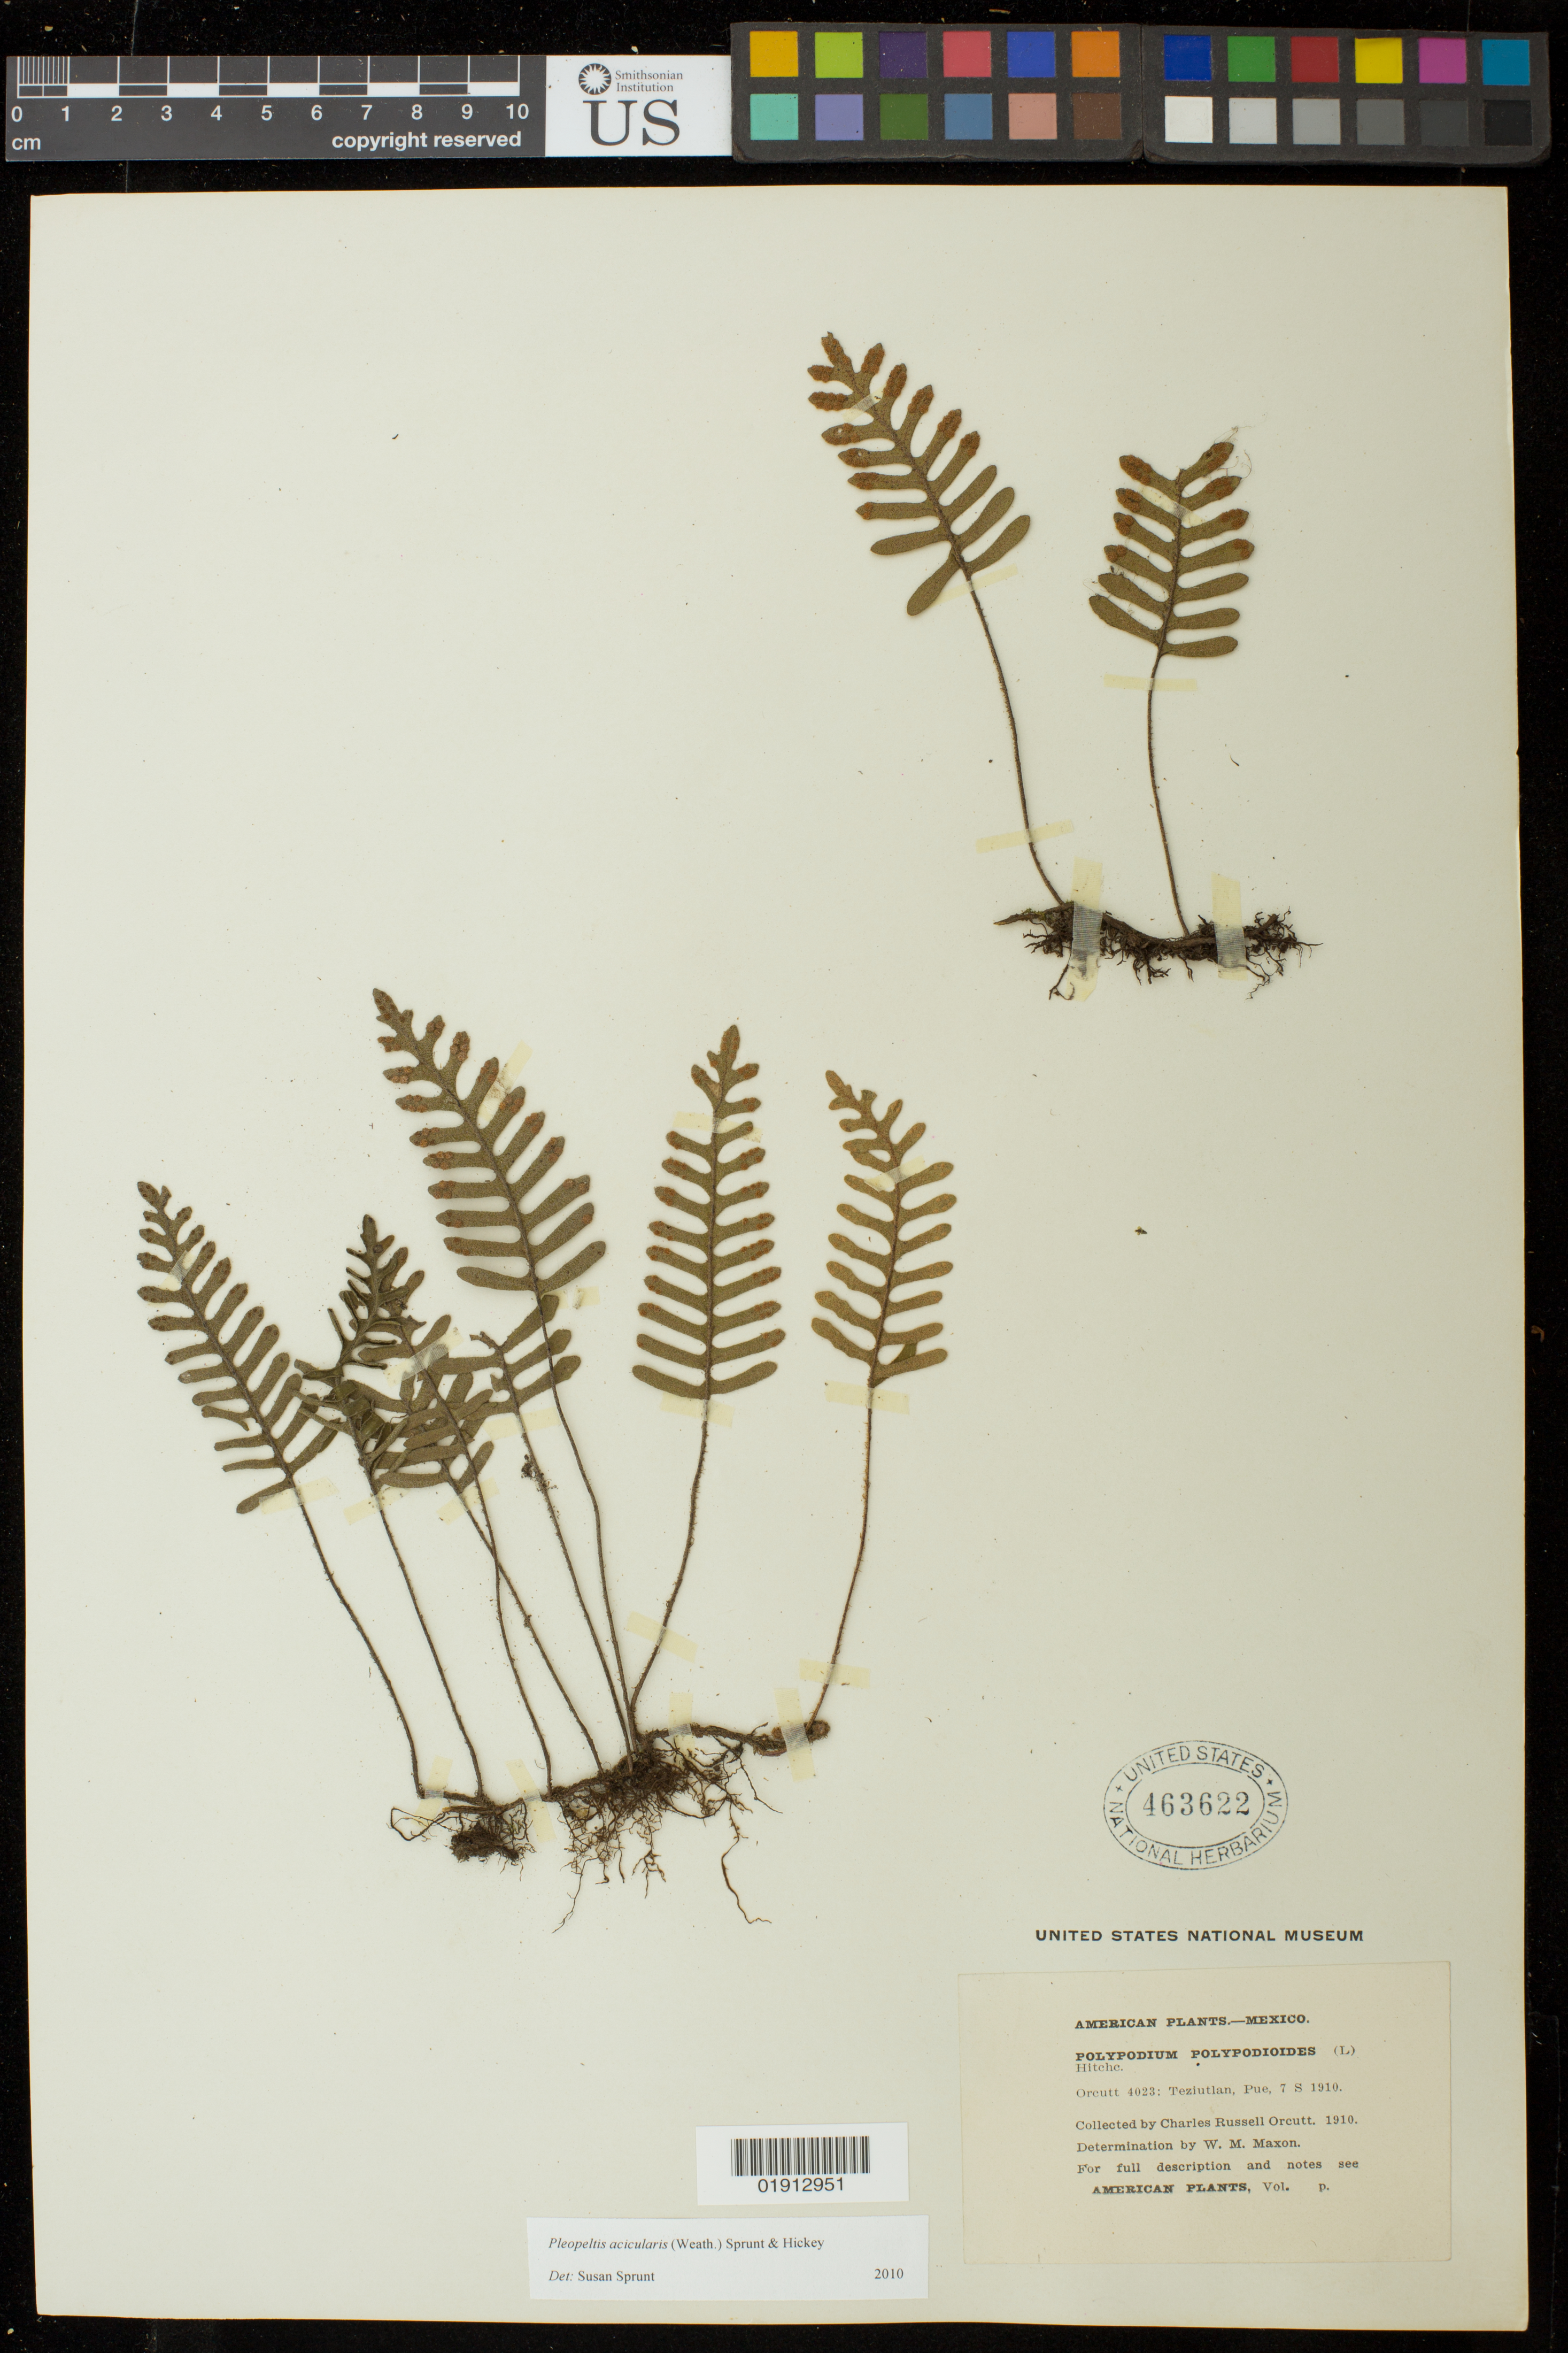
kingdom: Plantae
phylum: Tracheophyta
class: Polypodiopsida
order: Polypodiales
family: Polypodiaceae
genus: Pleopeltis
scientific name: Pleopeltis acicularis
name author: (Weath.) A.R. Sm. & Krömer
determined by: Sprunt, S. V.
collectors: C. R. Orcutt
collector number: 4023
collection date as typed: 7 S 1910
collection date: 1910-09-07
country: Mexico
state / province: Puebla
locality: Teziutlan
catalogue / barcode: US 463622